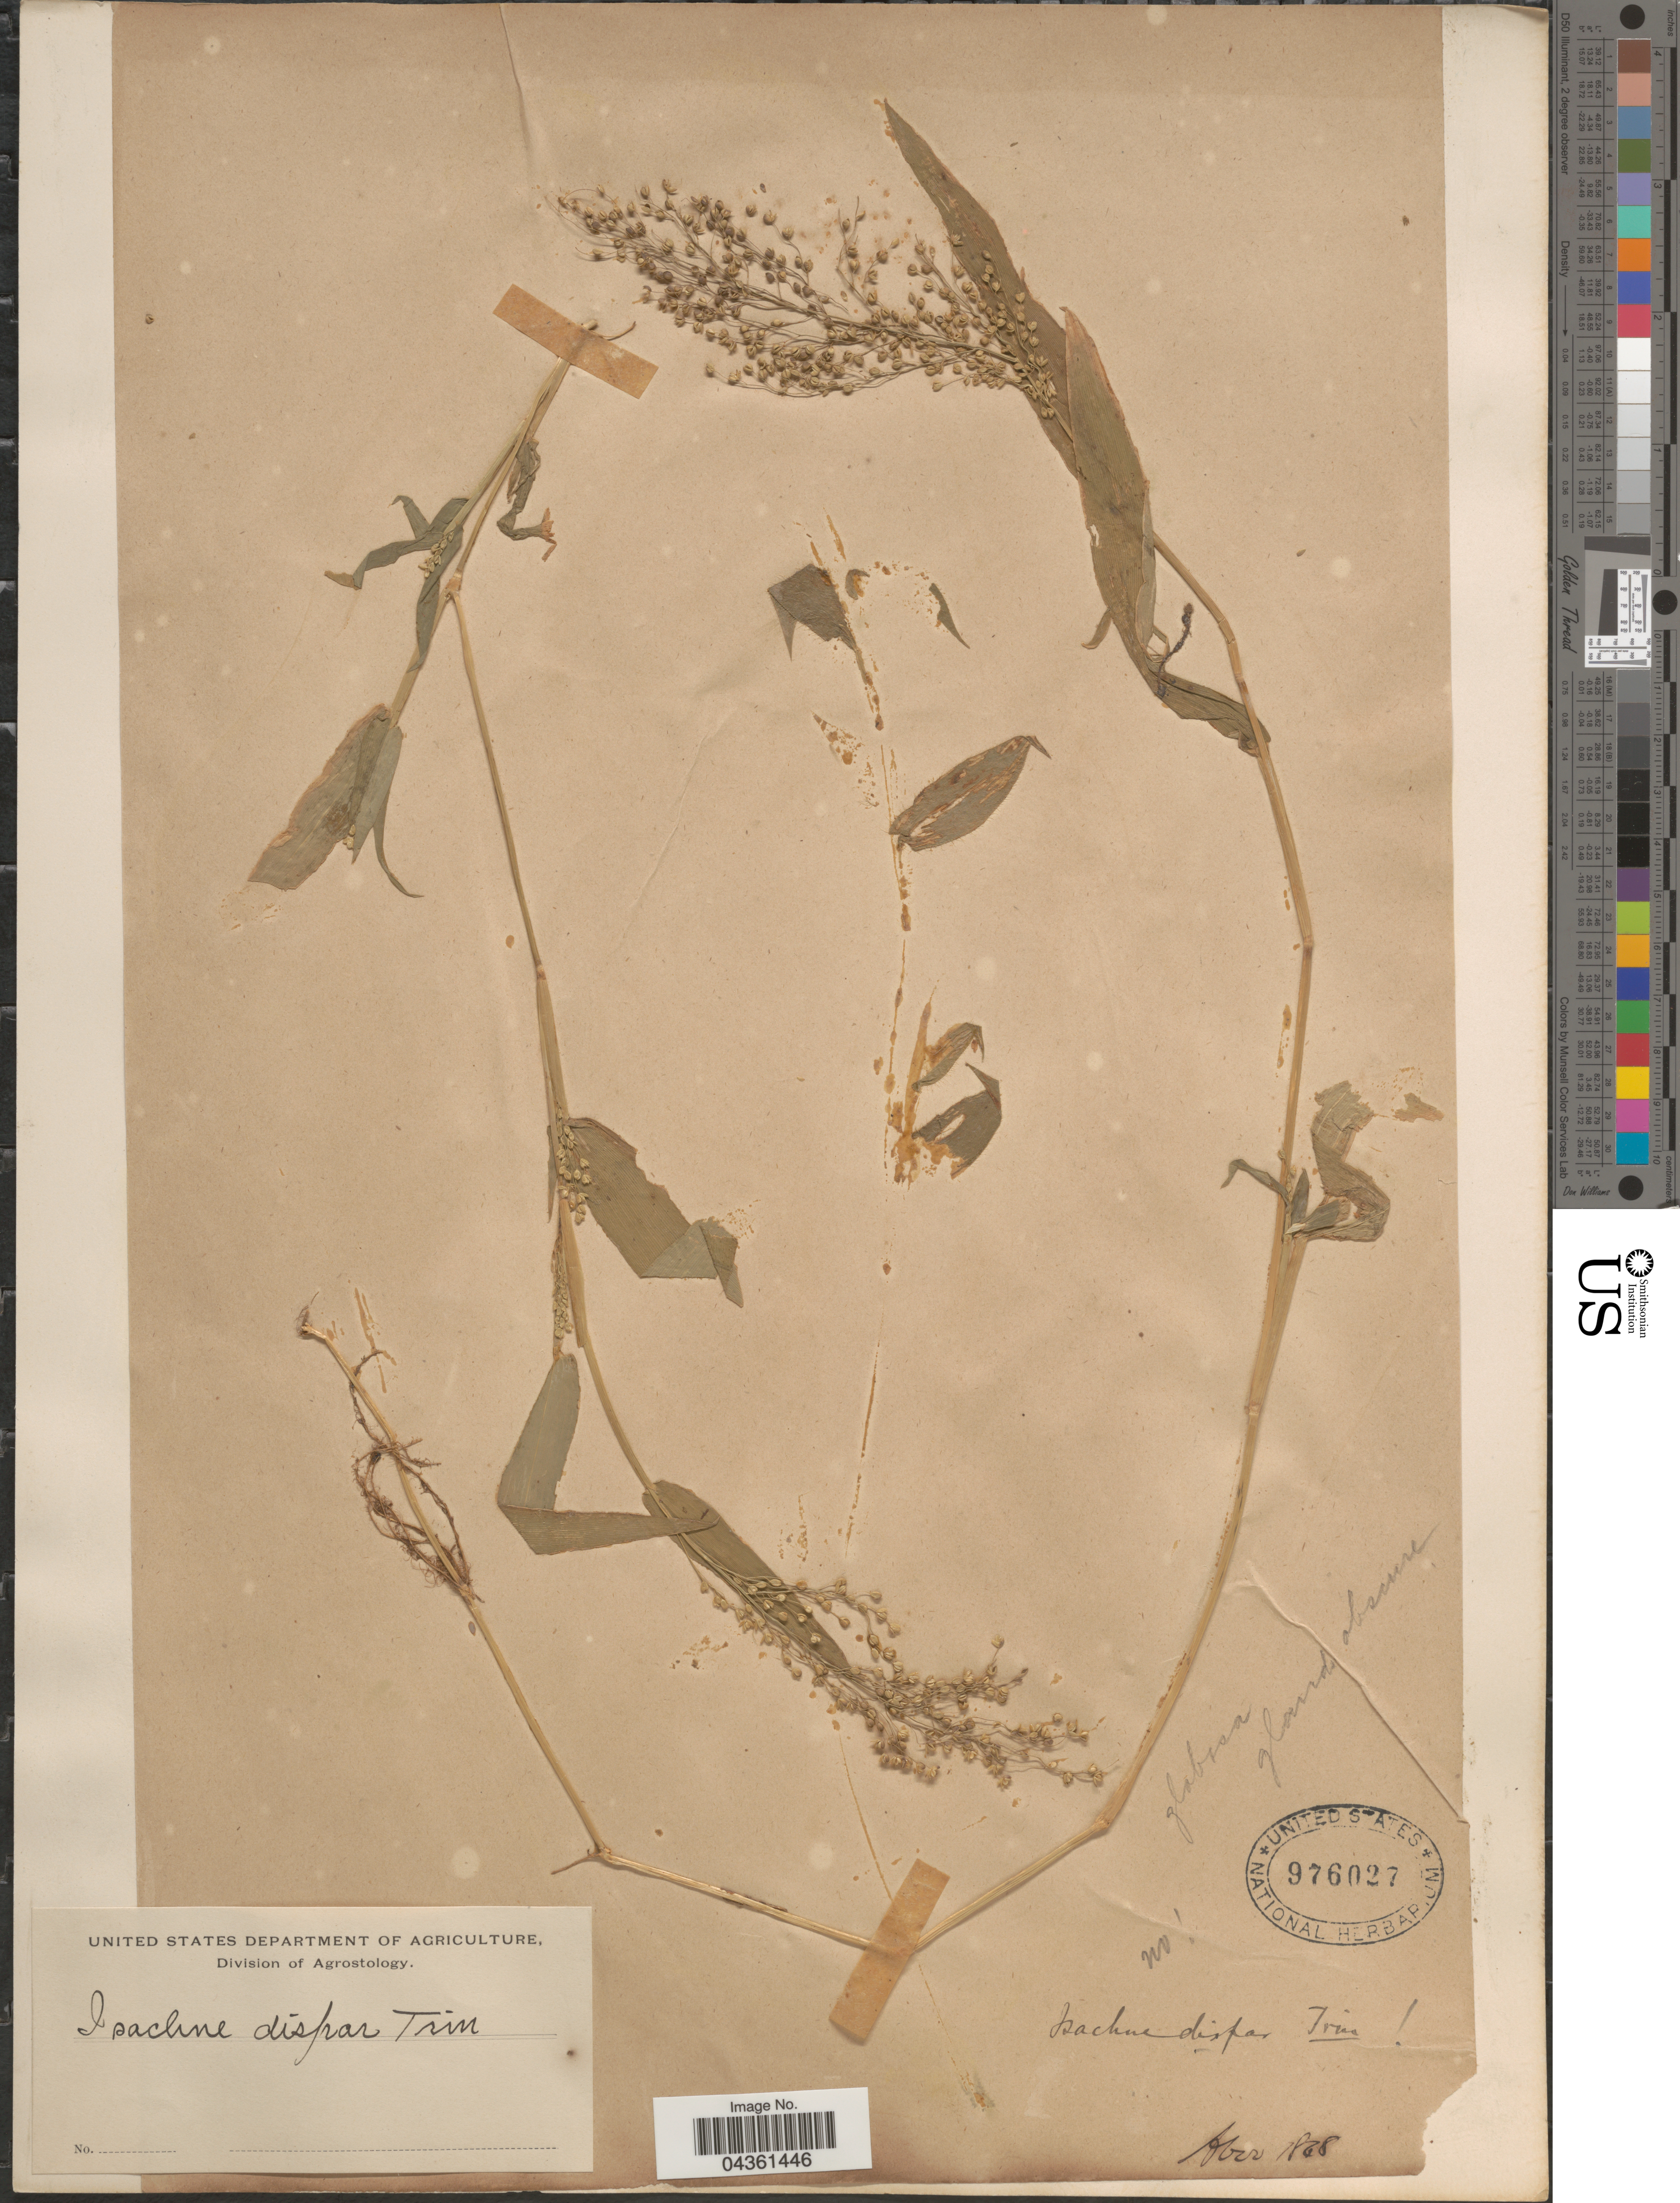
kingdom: Plantae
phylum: Tracheophyta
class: Liliopsida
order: Poales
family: Poaceae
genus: Isachne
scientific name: Isachne globosa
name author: (Thunb.) Kuntze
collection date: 1828-03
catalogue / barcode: US 976027